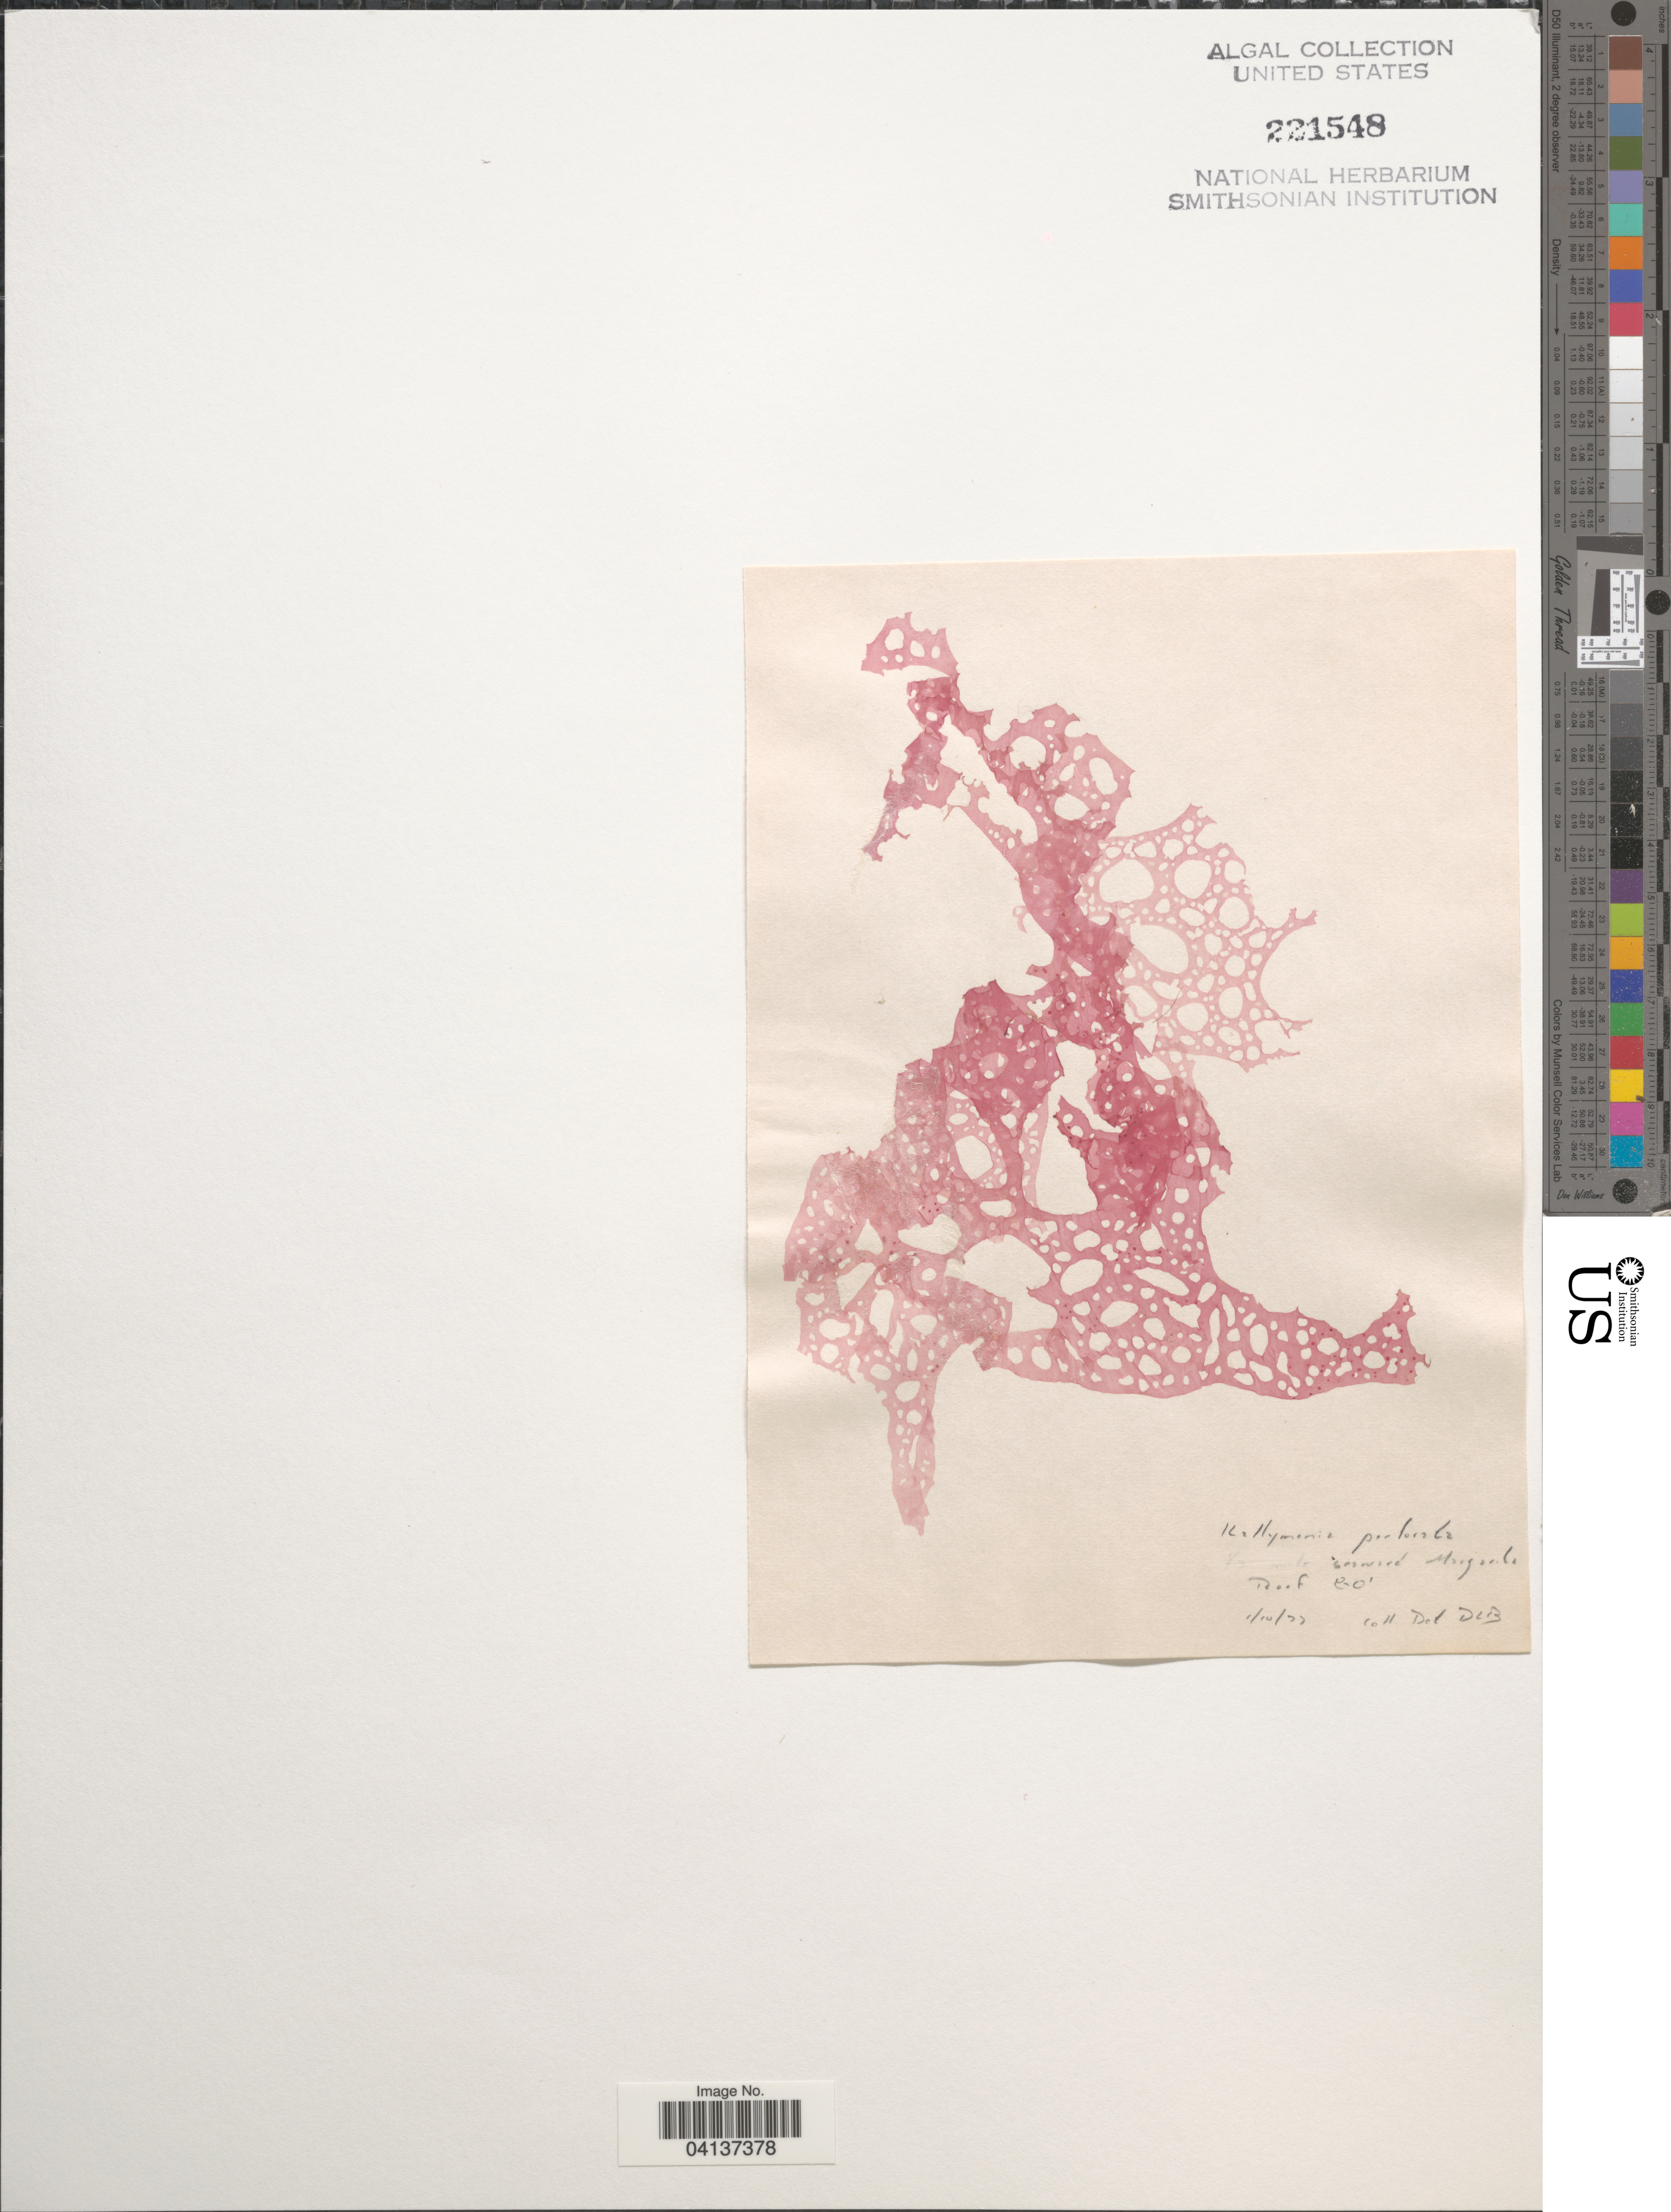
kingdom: Plantae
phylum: Rhodophyta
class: Florideophyceae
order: Gigartinales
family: Kallymeniaceae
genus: Kallymenia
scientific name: Kallymenia perforata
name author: J. Agardh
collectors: D. L. B.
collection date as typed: Transcribed d/m/y: 10/1/77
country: Puerto Rico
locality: Seaward Margarita Reef.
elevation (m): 24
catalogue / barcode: US 221548